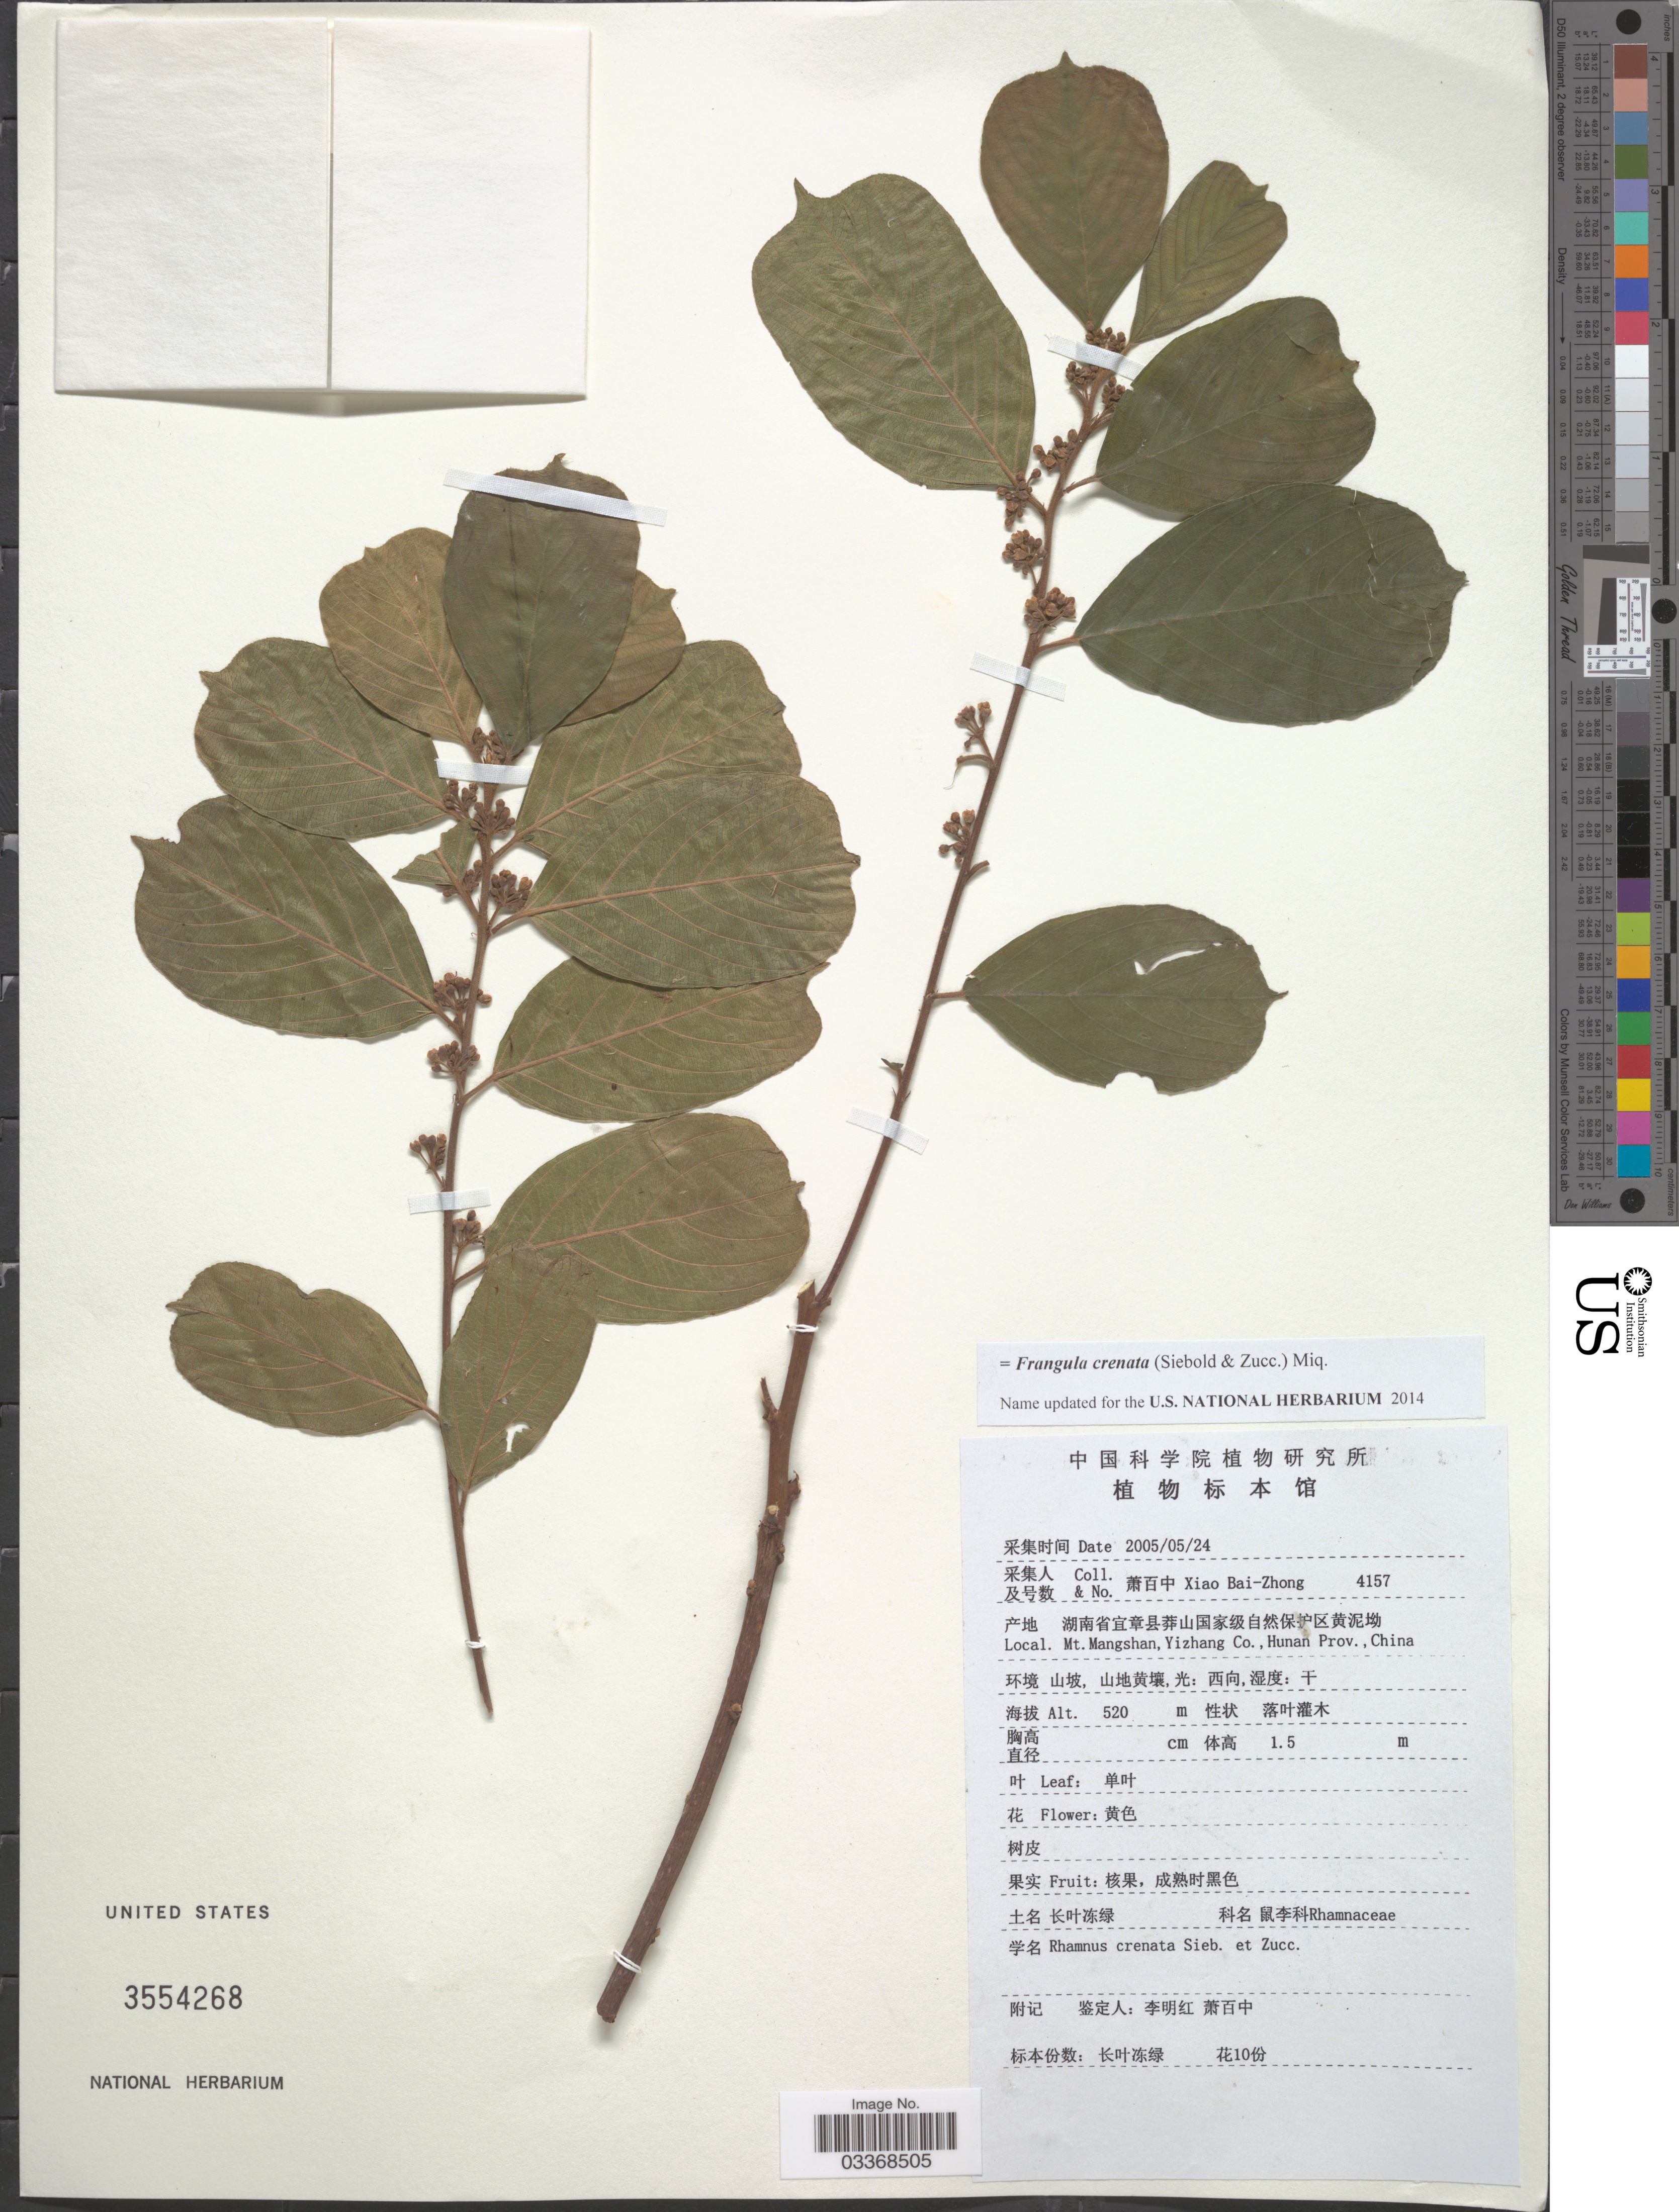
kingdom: Plantae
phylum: Tracheophyta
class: Magnoliopsida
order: Rosales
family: Rhamnaceae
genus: Frangula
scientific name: Frangula crenata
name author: (Siebold & Zucc.) Miq.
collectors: B. Z. Xiao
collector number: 4157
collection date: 2005-05-24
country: China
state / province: Hunan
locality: Mt. Mangshan, Yizhang Co.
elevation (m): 520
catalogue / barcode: US 3554268